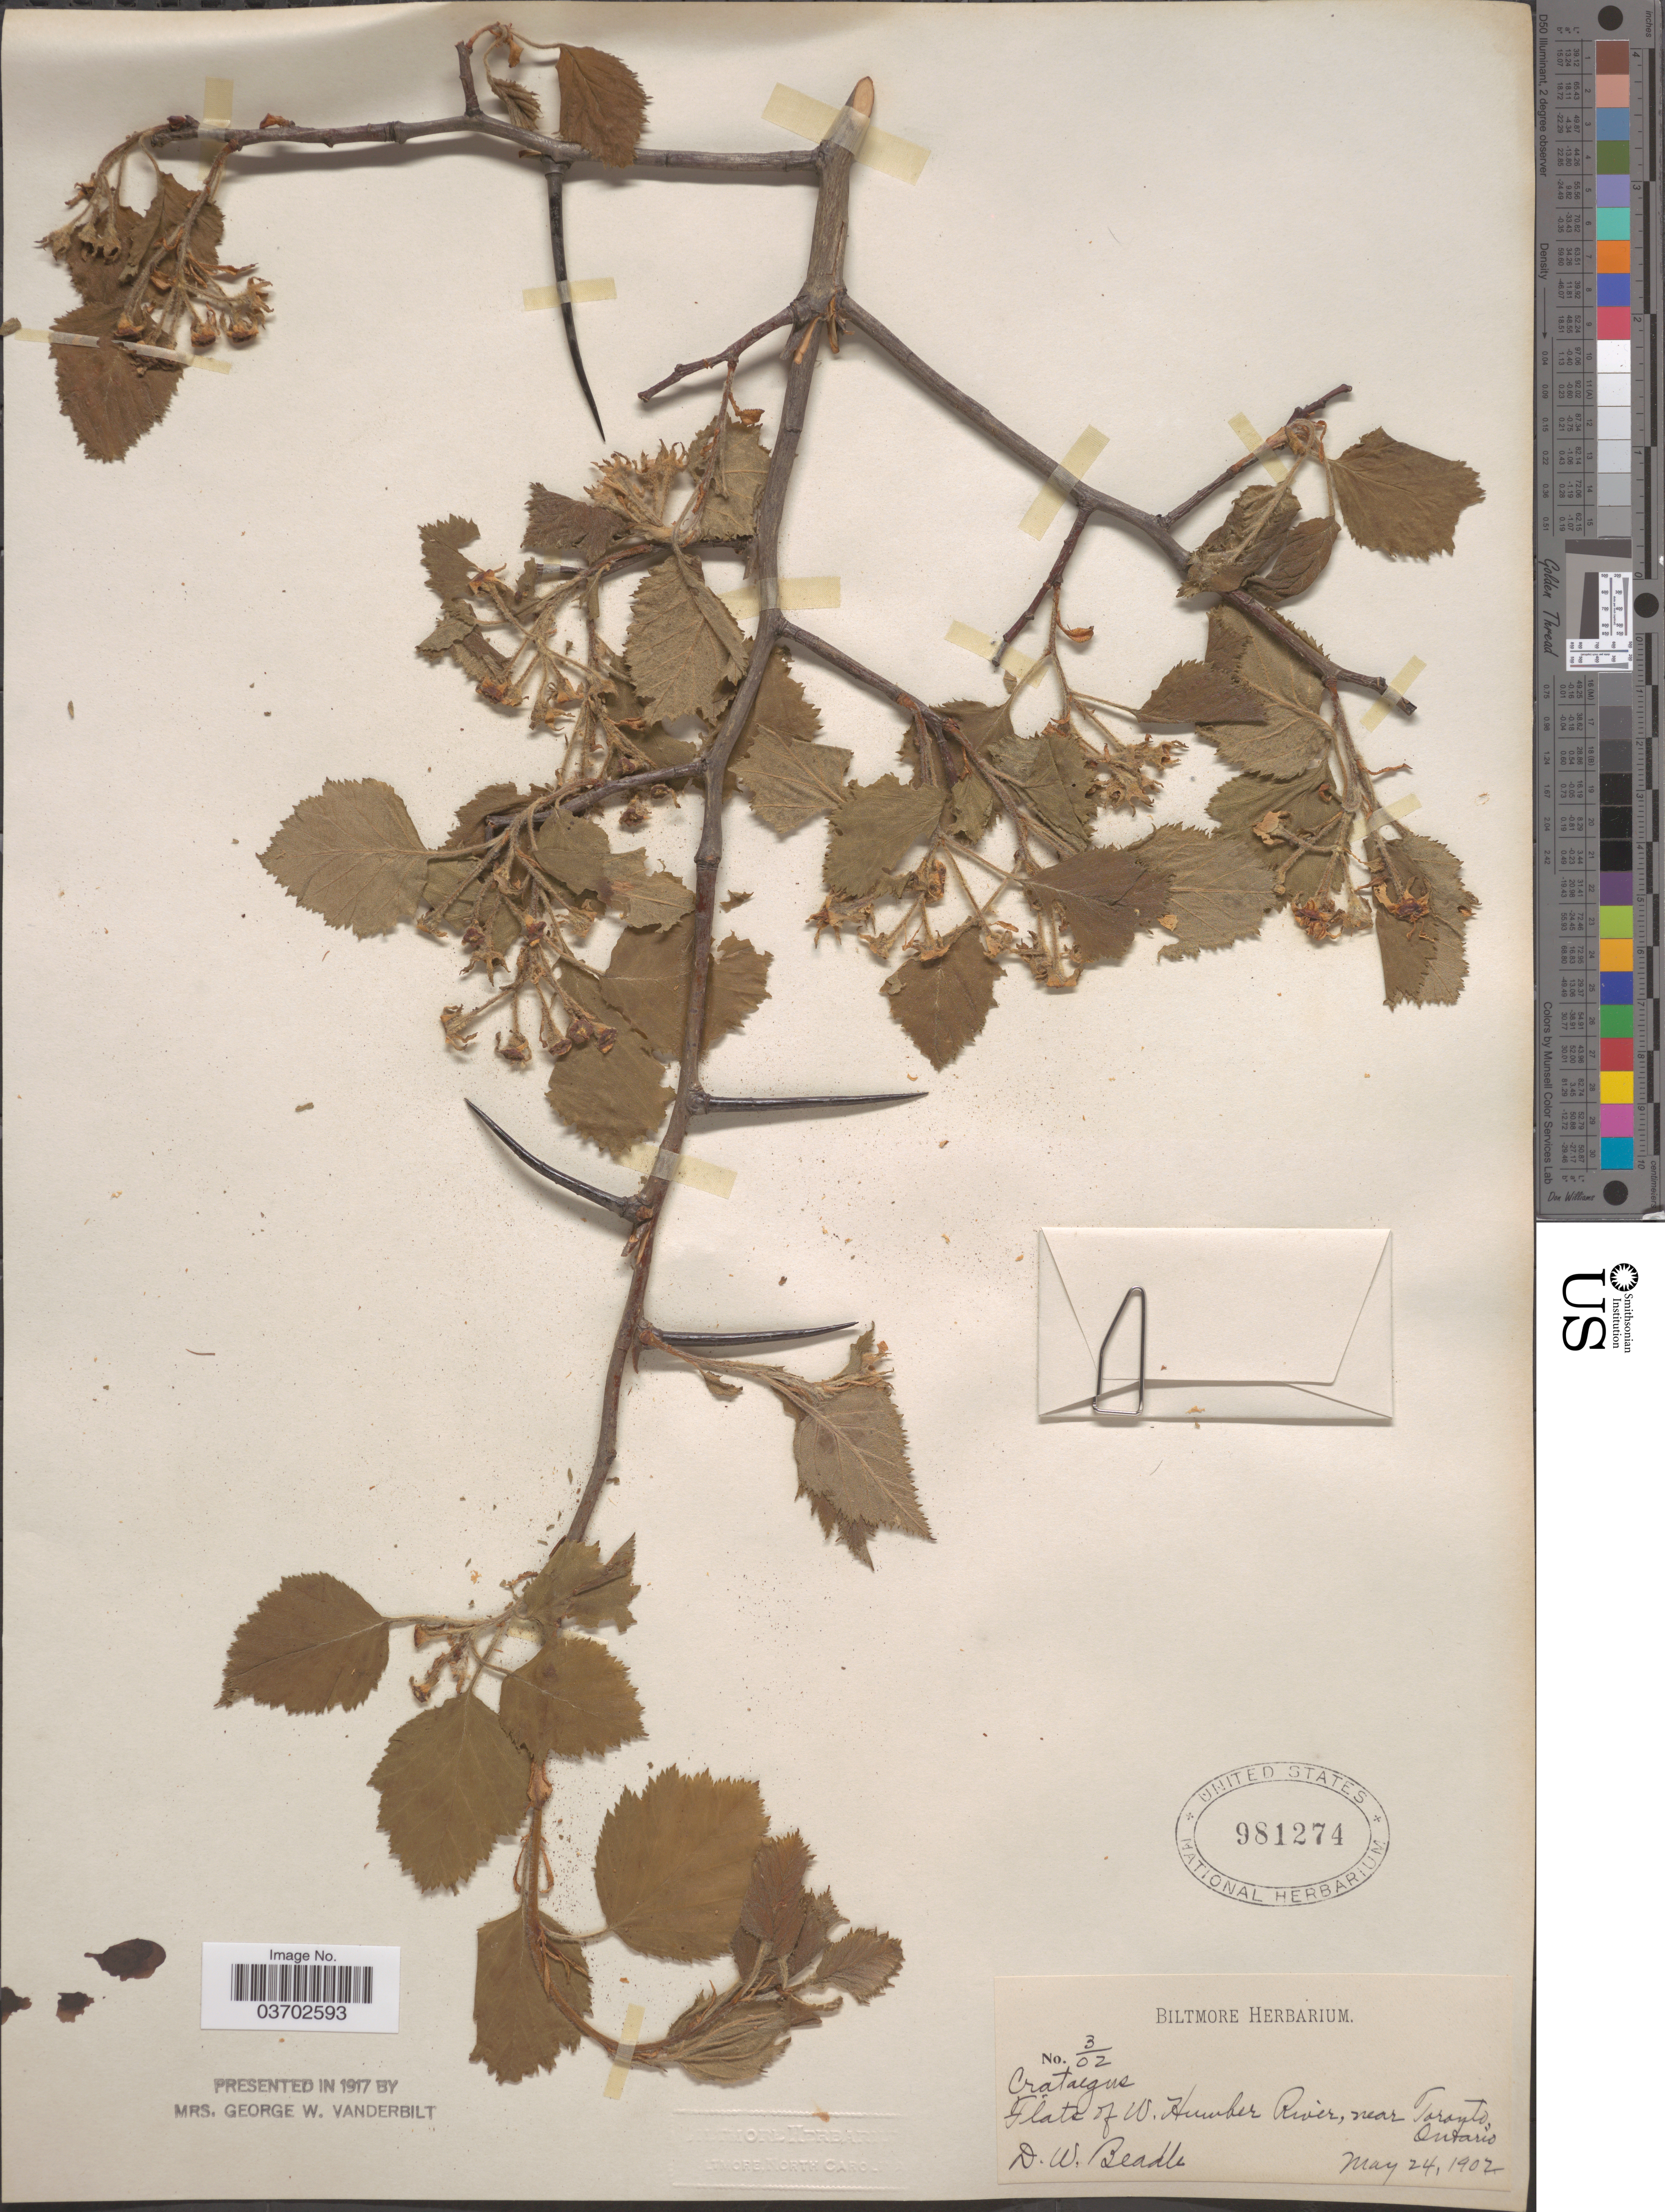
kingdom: Plantae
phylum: Tracheophyta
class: Magnoliopsida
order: Rosales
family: Rosaceae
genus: Crataegus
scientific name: Crataegus sp.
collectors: D. Beadle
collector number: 3/02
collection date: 1902-05-24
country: Canada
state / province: Ontario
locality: Flats of W. Humber River, near Toronto.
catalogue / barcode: US 981274